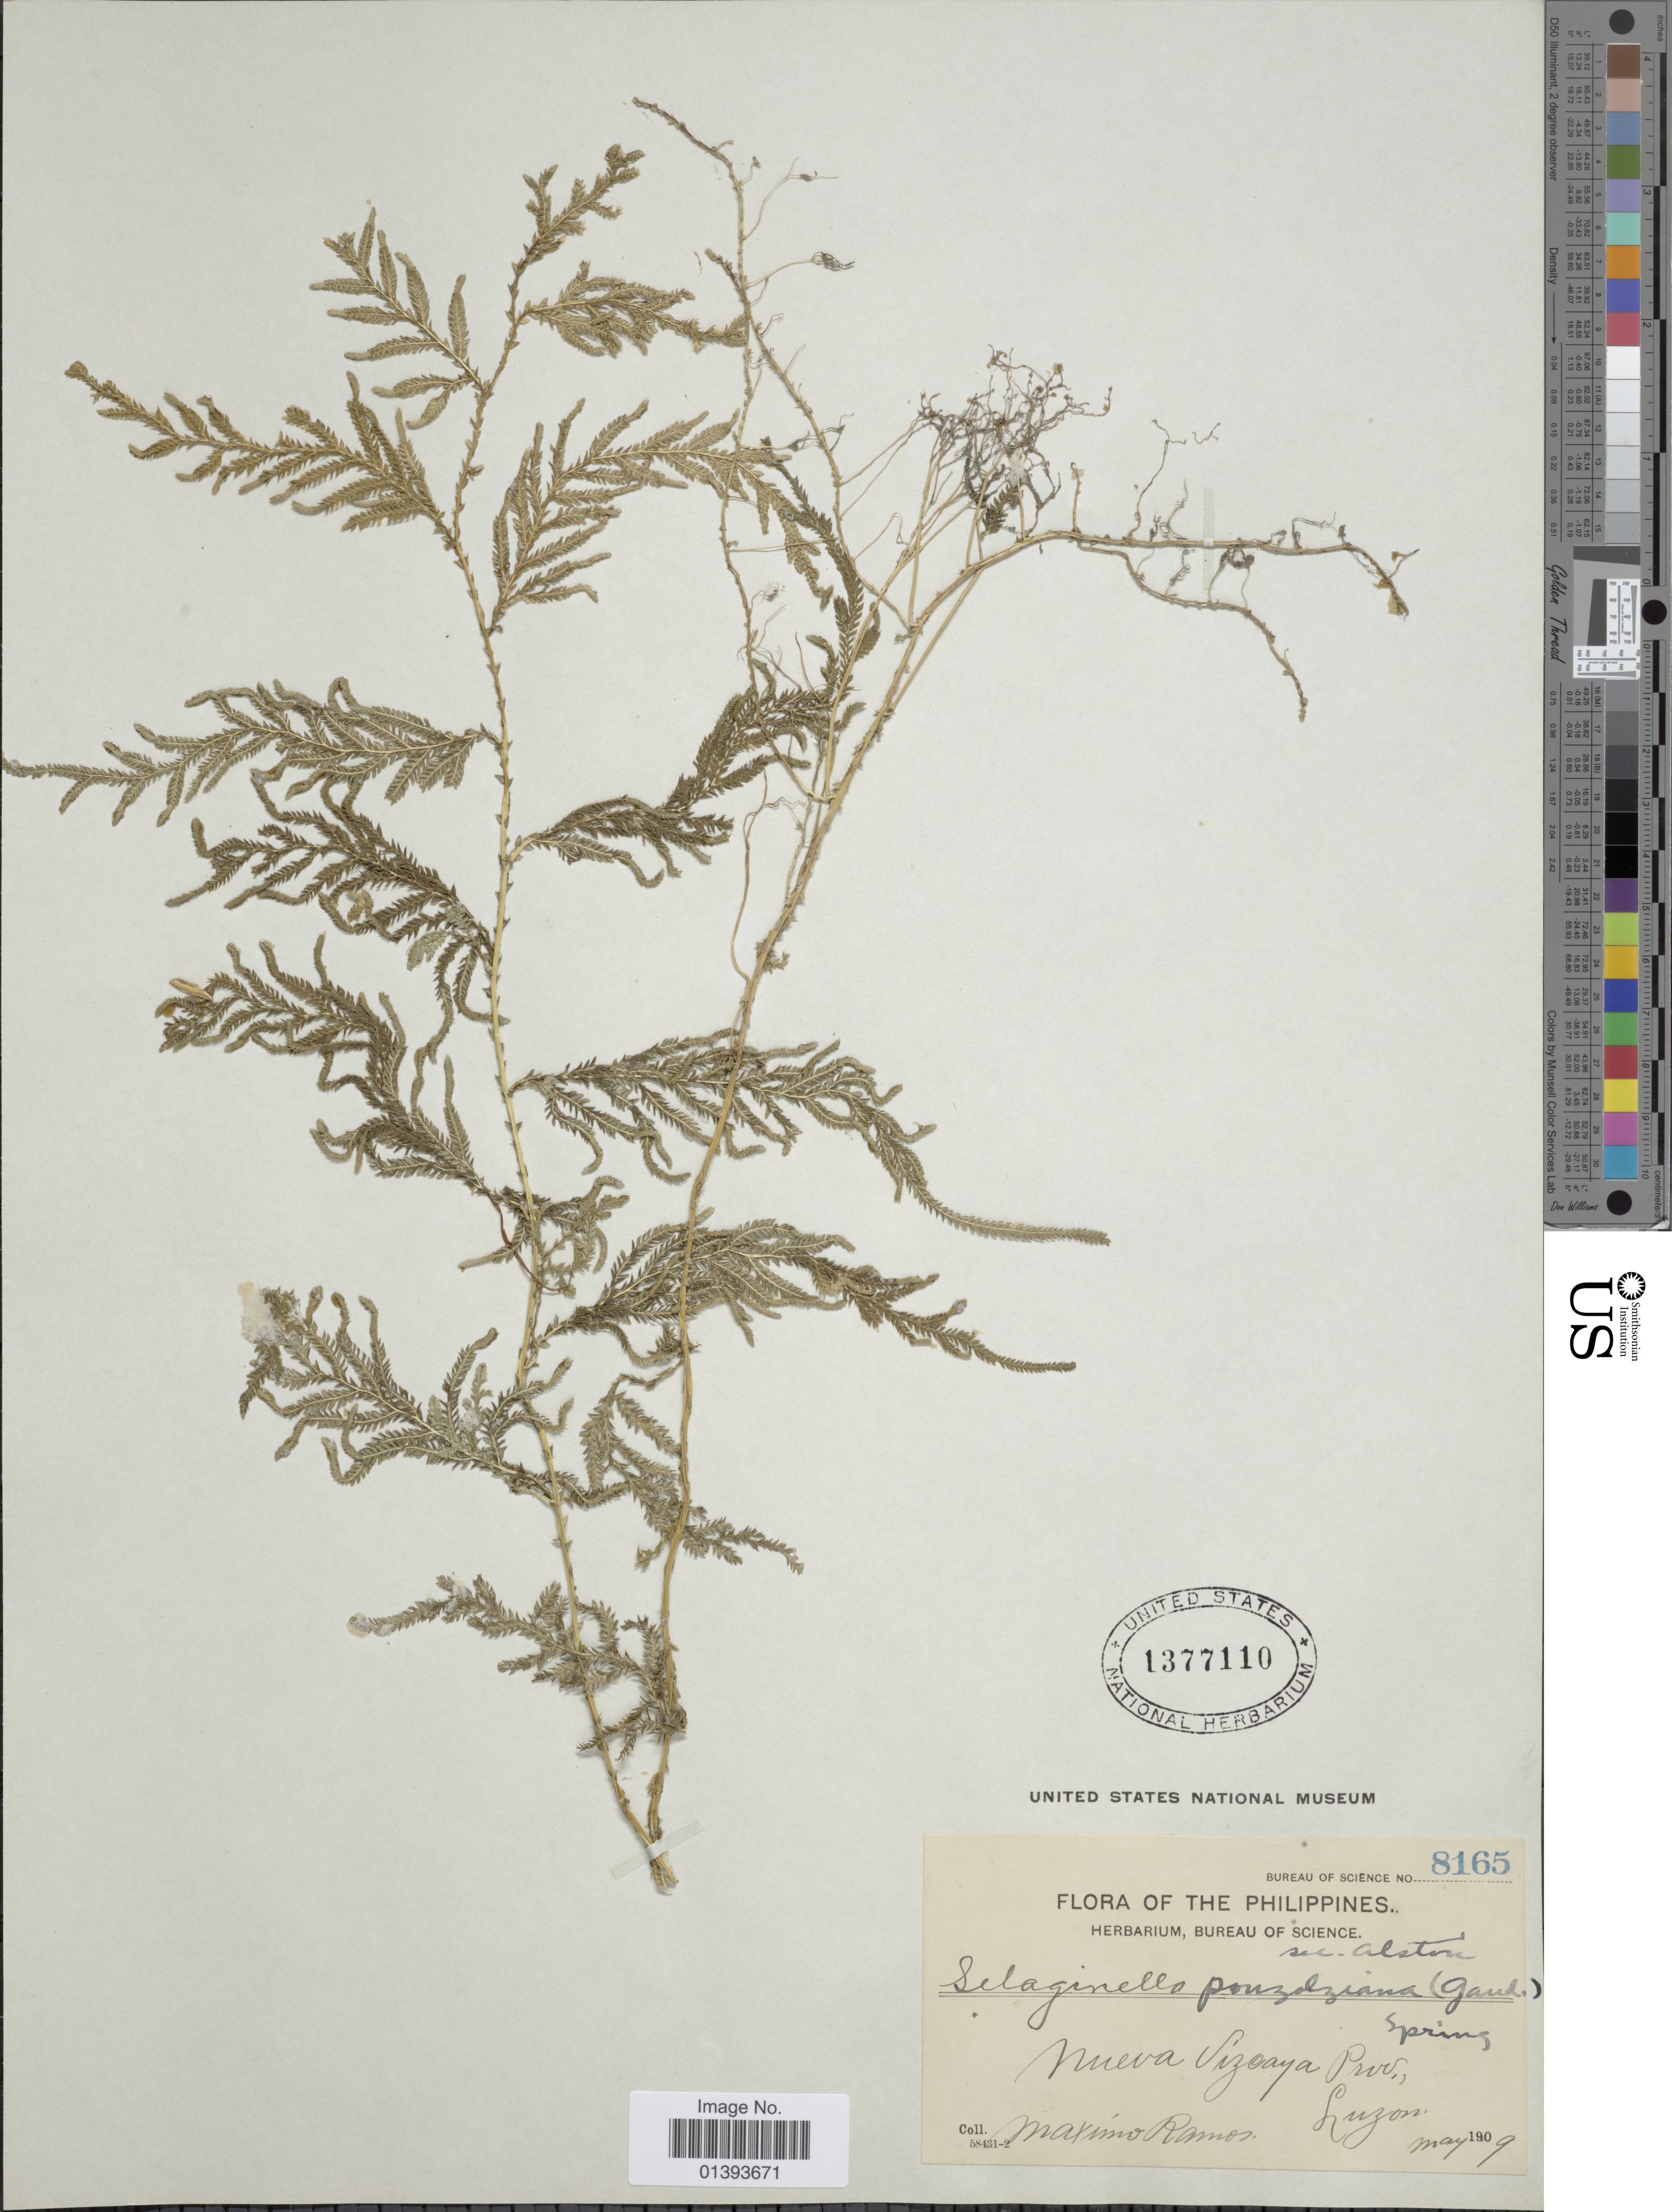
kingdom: Plantae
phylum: Tracheophyta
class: Lycopodiopsida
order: Selaginellales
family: Selaginellaceae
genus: Selaginella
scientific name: Selaginella delicatula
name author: (Desv.) Alston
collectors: M. Ramos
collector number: Bureau of Science 8165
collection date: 1909-05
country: Philippines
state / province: Central Luzon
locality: Nueva Lizaaya prov. Luzon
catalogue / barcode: US 1377110